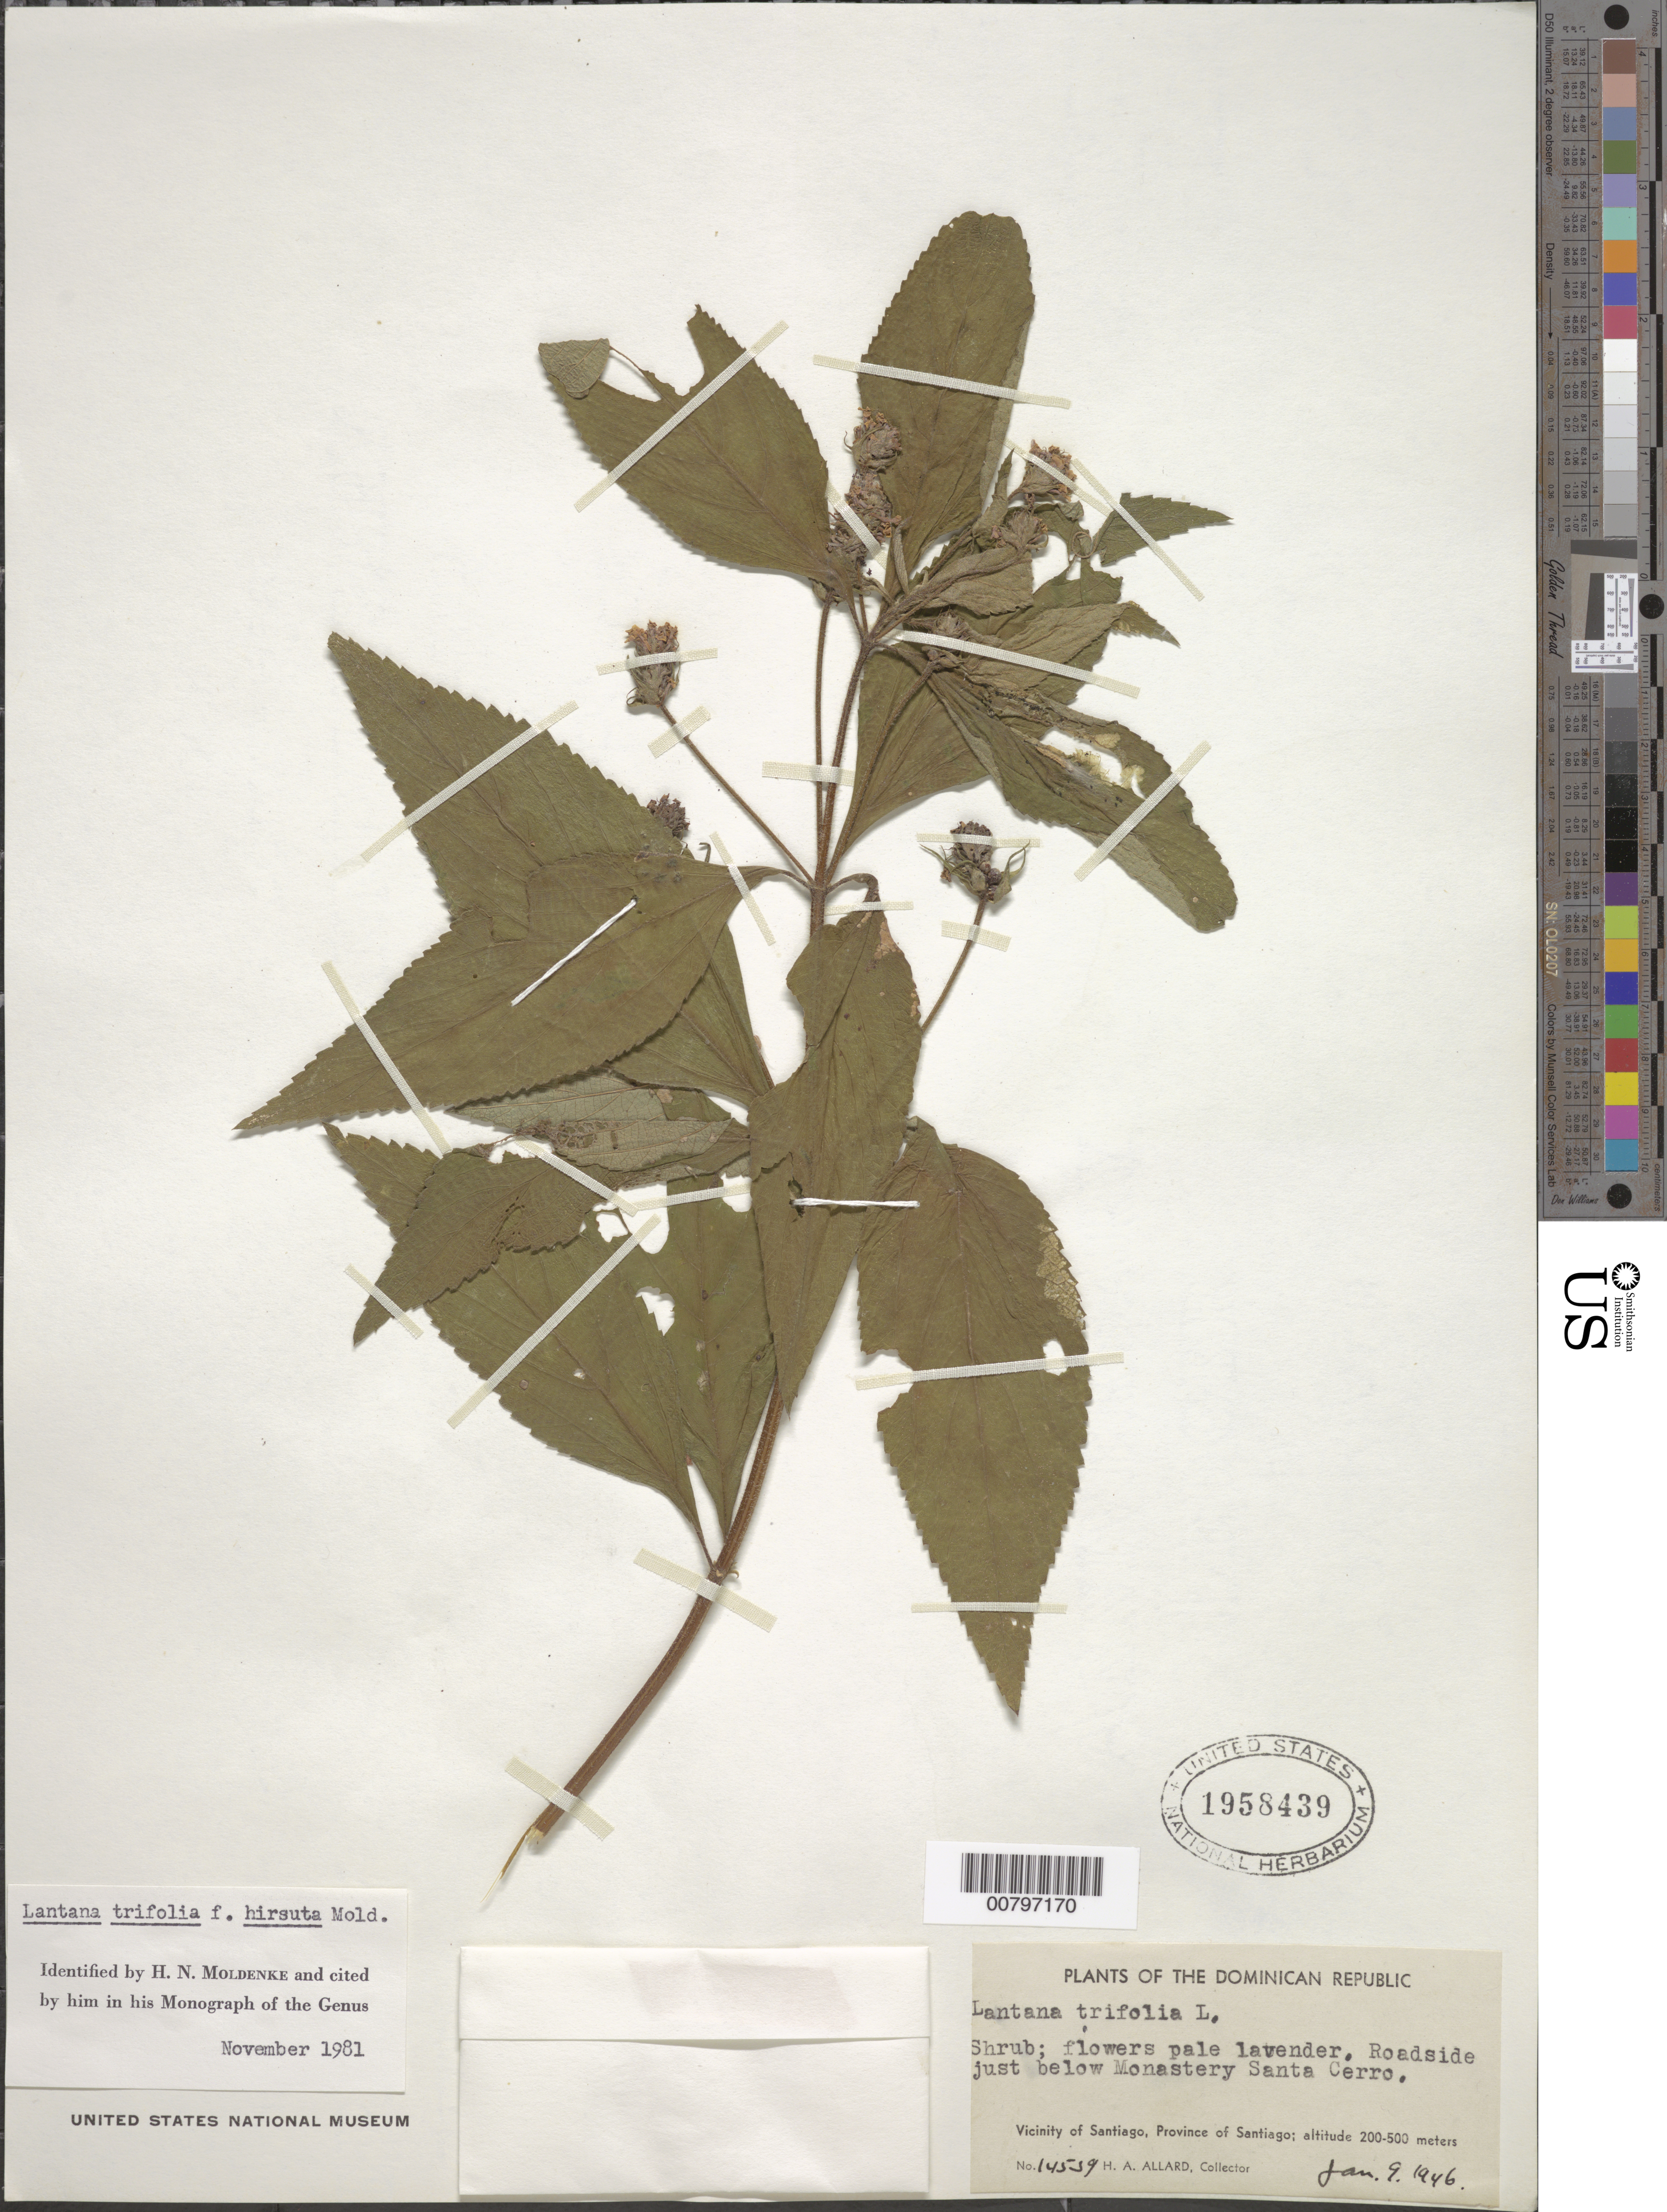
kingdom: Plantae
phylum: Tracheophyta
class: Magnoliopsida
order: Lamiales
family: Verbenaceae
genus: Lantana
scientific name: Lantana trifolia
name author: L.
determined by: Moldenke, H. N.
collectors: H. A. Allard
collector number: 14559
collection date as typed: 09 Jan 1946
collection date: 1946-01-09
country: Dominican Republic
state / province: Santiago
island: Hispaniola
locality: Vicinity of Santiago, below Monastery Santa Cerro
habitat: Roadside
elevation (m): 200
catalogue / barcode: US 1958439